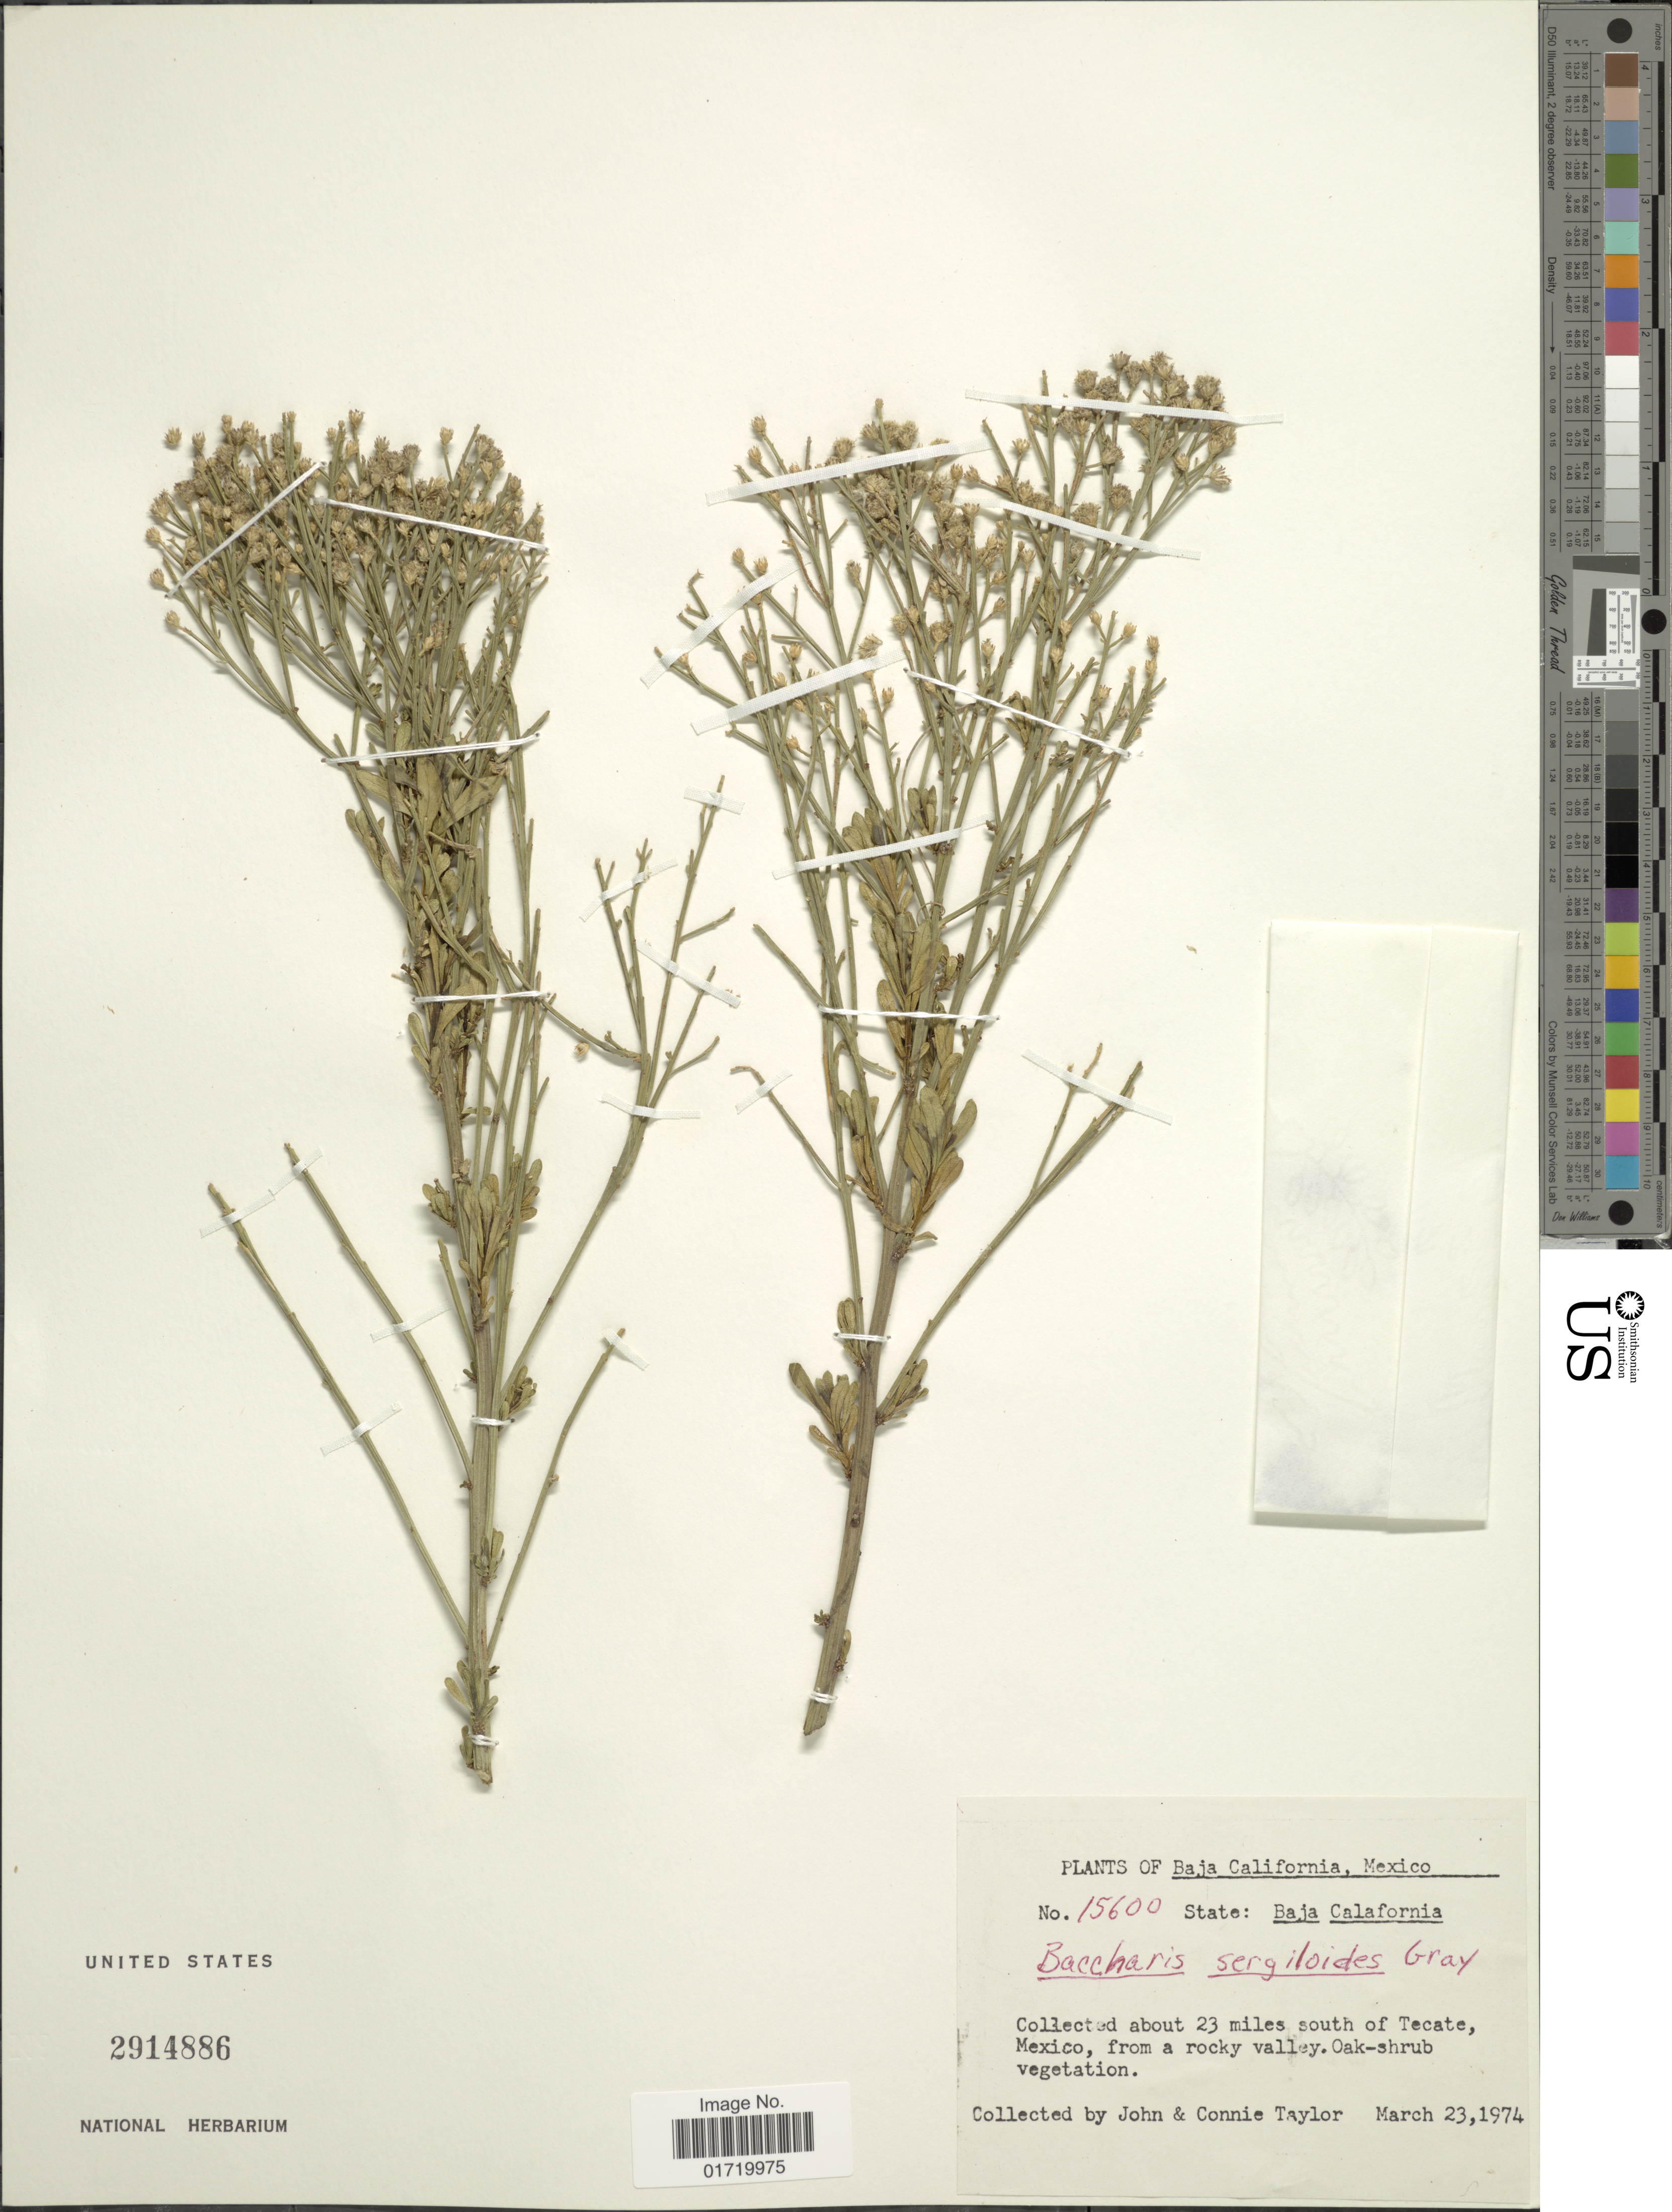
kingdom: Plantae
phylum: Tracheophyta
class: Magnoliopsida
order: Asterales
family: Asteraceae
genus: Baccharis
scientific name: Baccharis sergiloides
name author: A. Gray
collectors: J. Taylor & C. Taylor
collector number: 15600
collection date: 1974-03-23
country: Mexico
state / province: Baja California Sur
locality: State of Baja California, about 23 miles south of Tecate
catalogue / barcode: US 2914886